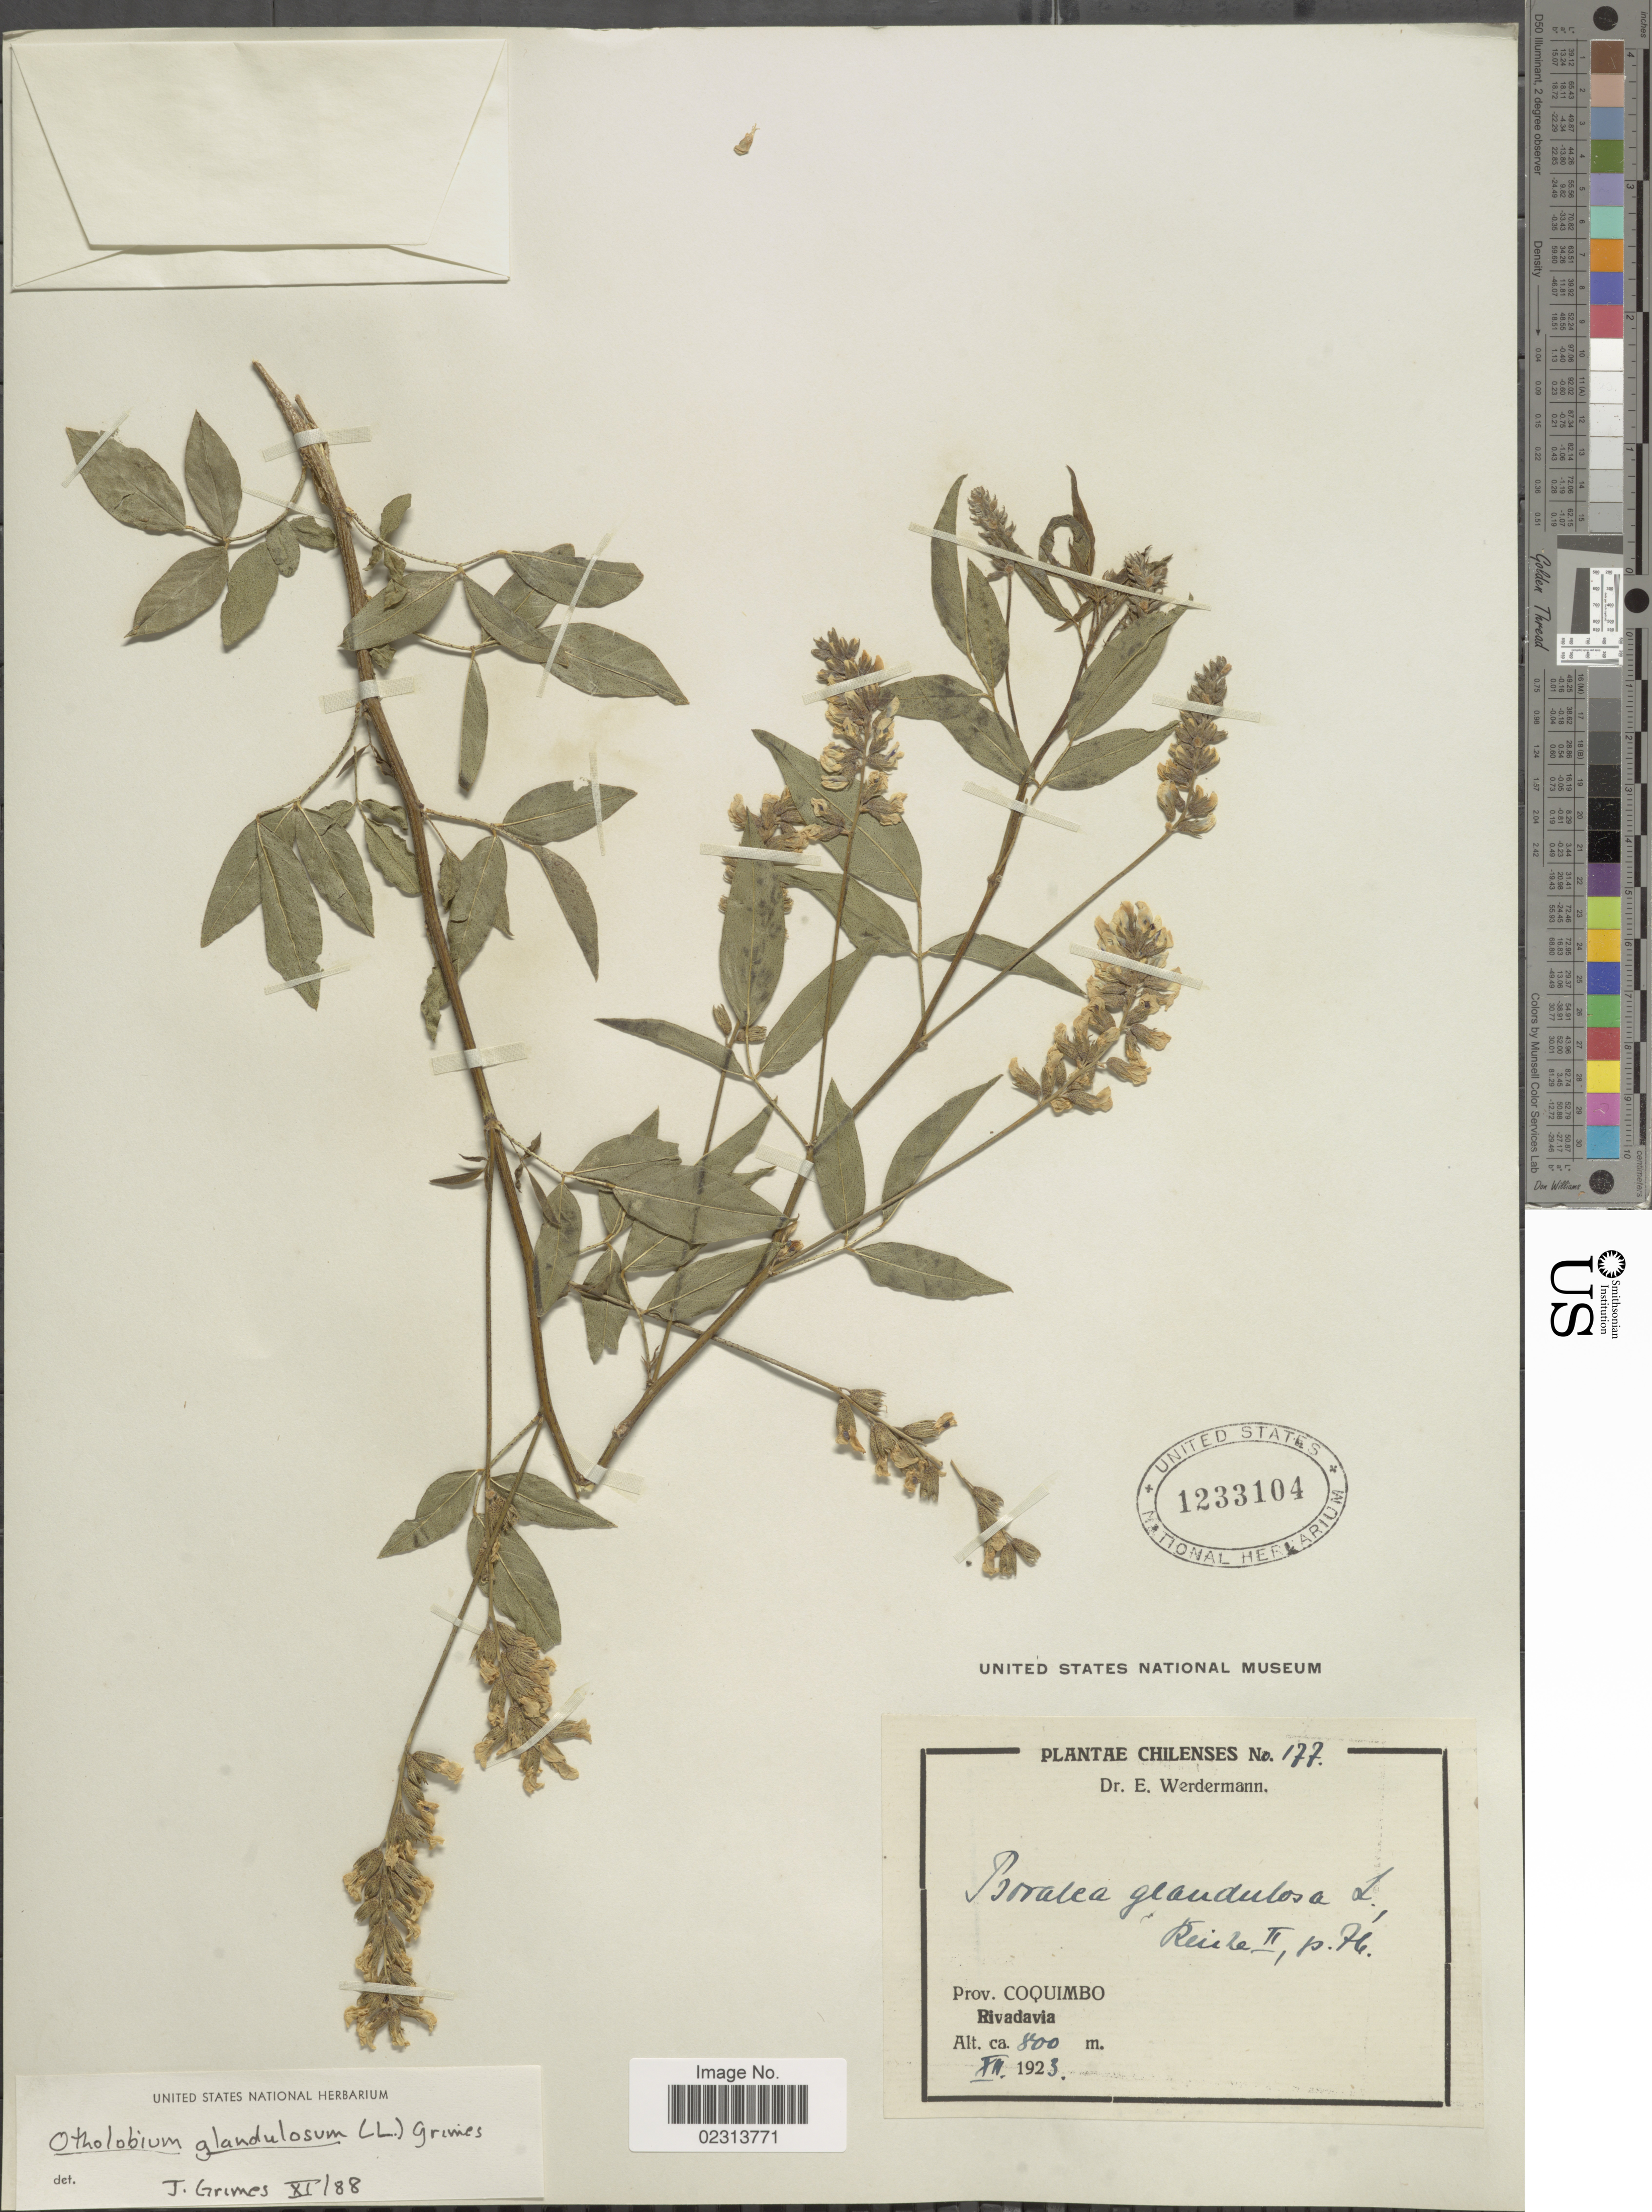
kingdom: Plantae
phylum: Tracheophyta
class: Magnoliopsida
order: Fabales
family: Fabaceae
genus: Otholobium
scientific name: Otholobium glandulosum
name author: (L.) J.W. Grimes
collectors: E. Werdermann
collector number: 177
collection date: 1923-12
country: Chile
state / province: Coquimbo (IV)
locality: Prov. Coquimbo, Rivadavia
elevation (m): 800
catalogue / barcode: US 1233104